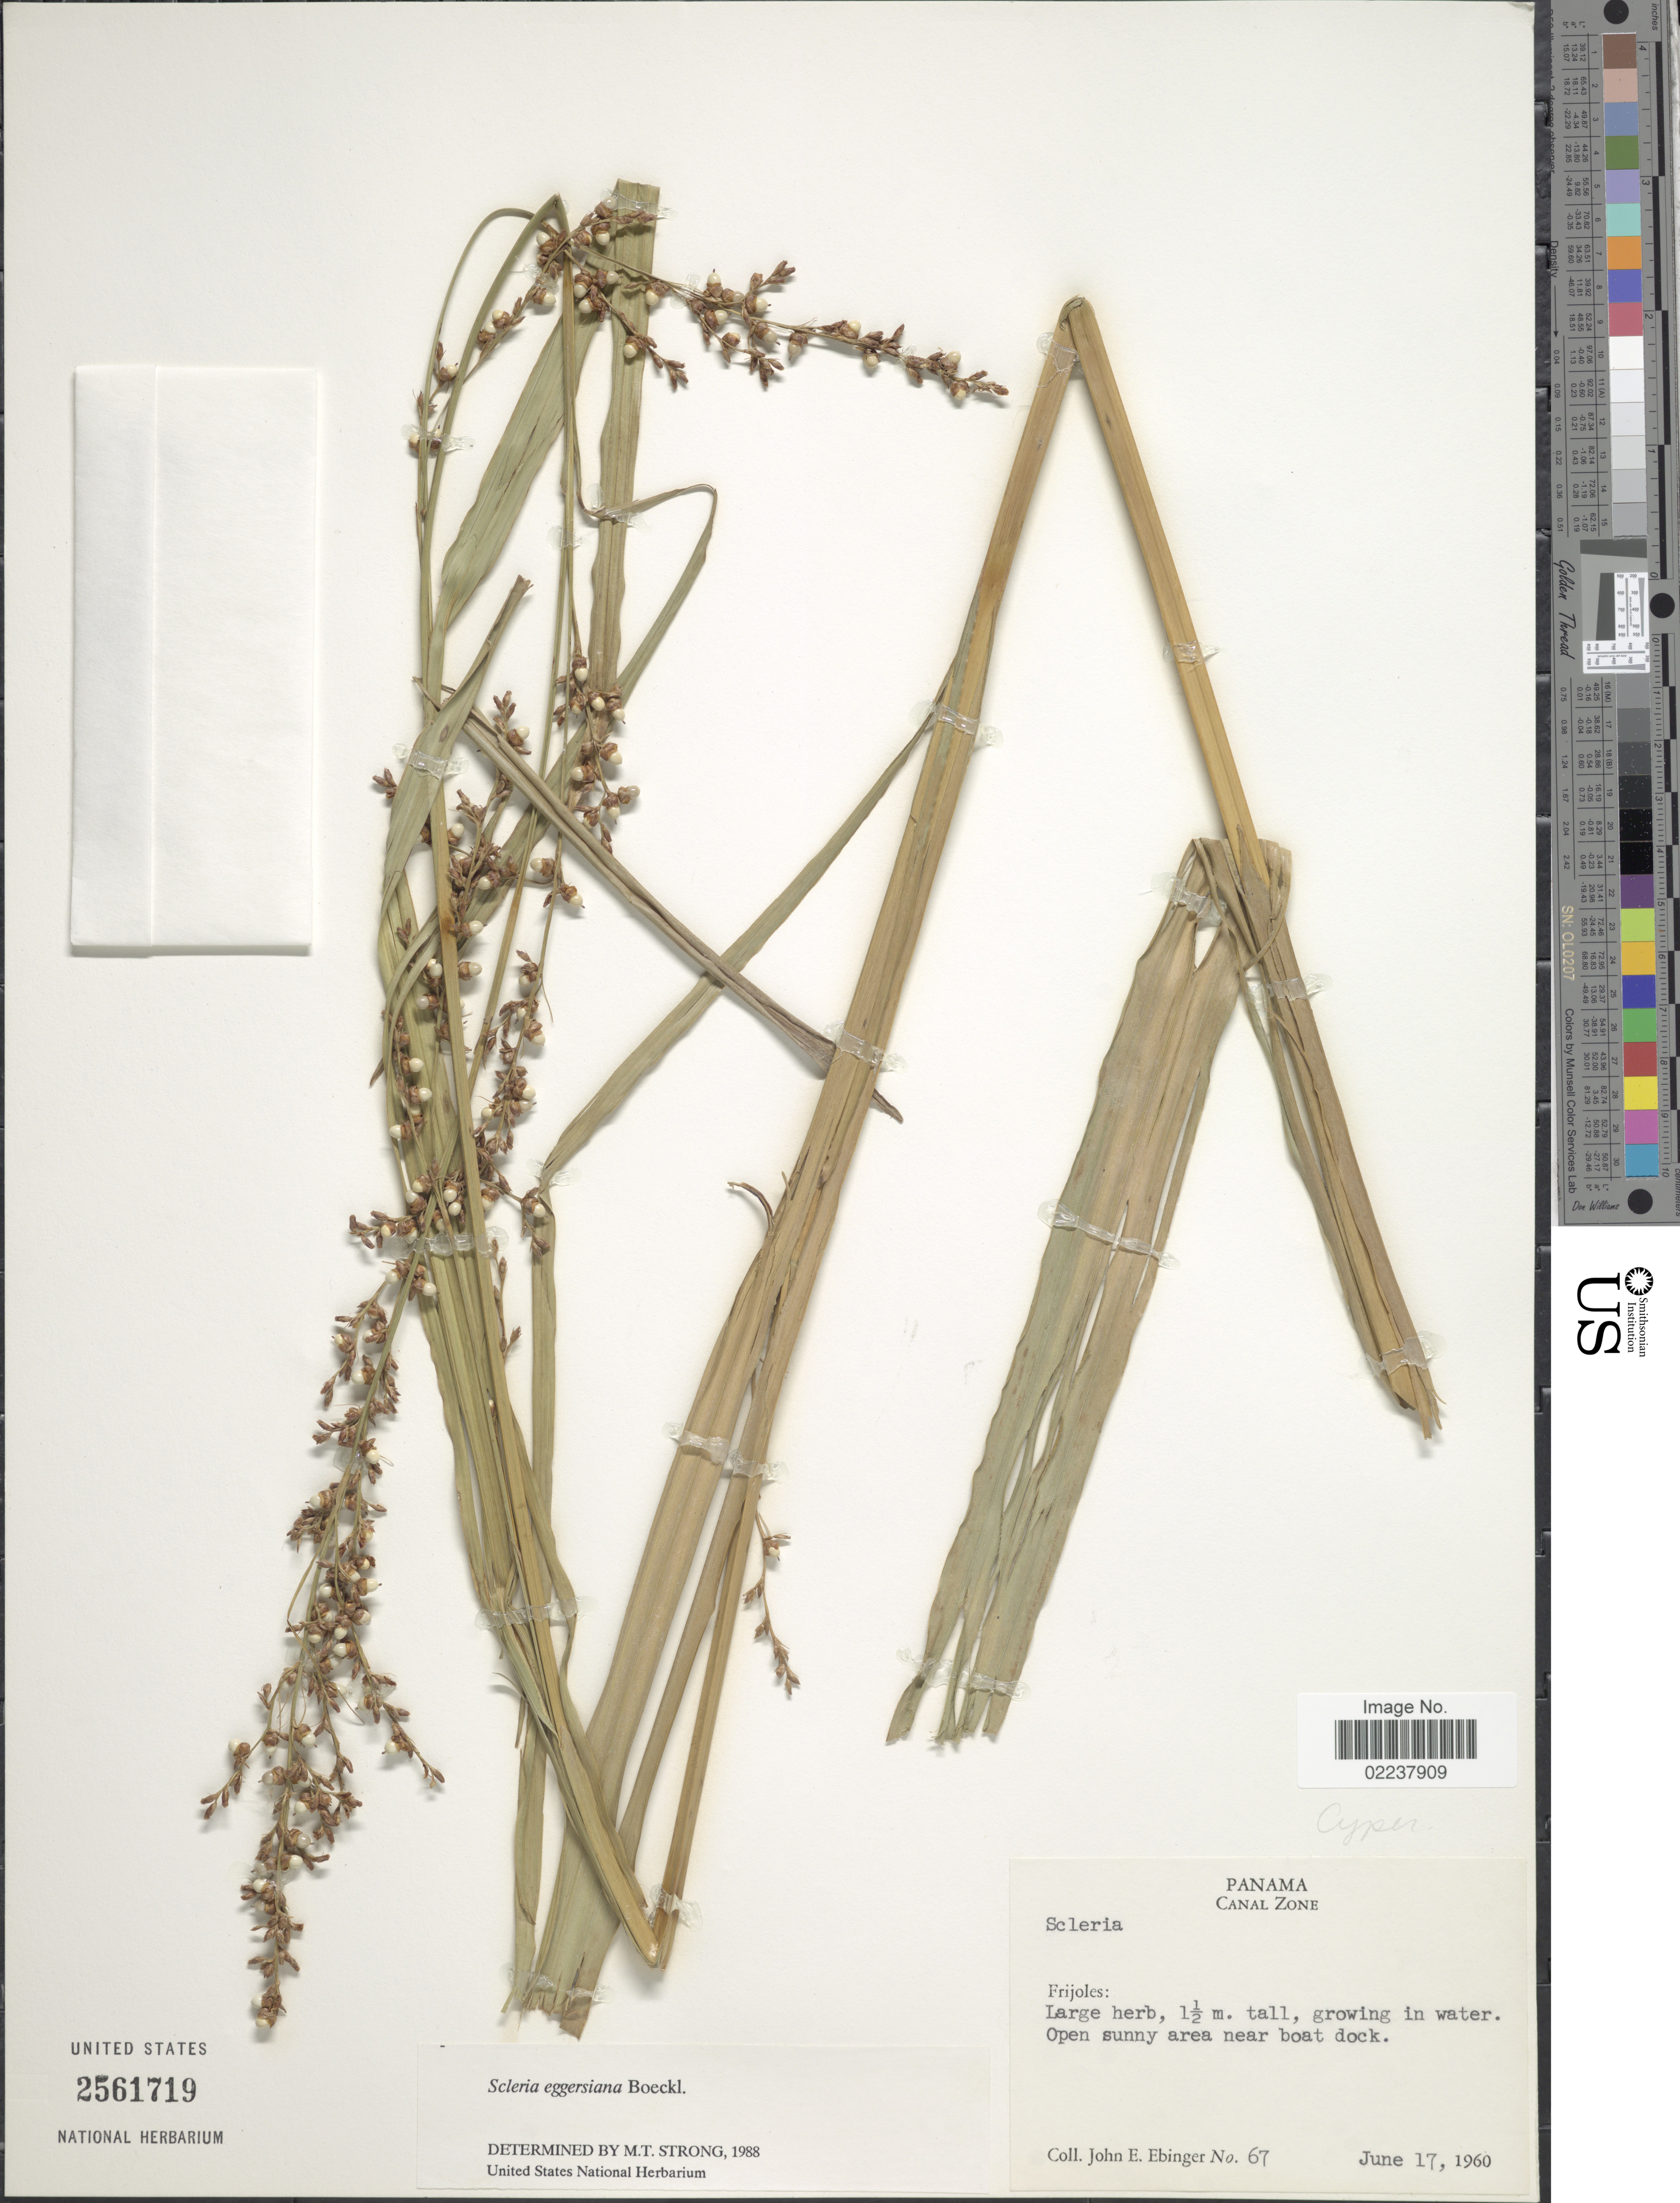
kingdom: Plantae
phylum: Tracheophyta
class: Liliopsida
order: Poales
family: Cyperaceae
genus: Scleria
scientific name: Scleria eggersiana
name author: Boeckeler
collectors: J. Ebinger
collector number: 67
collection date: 1960-06-17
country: Panama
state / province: Colón / Panamá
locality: Canal Zone, Frijoles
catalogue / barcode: US 2561719